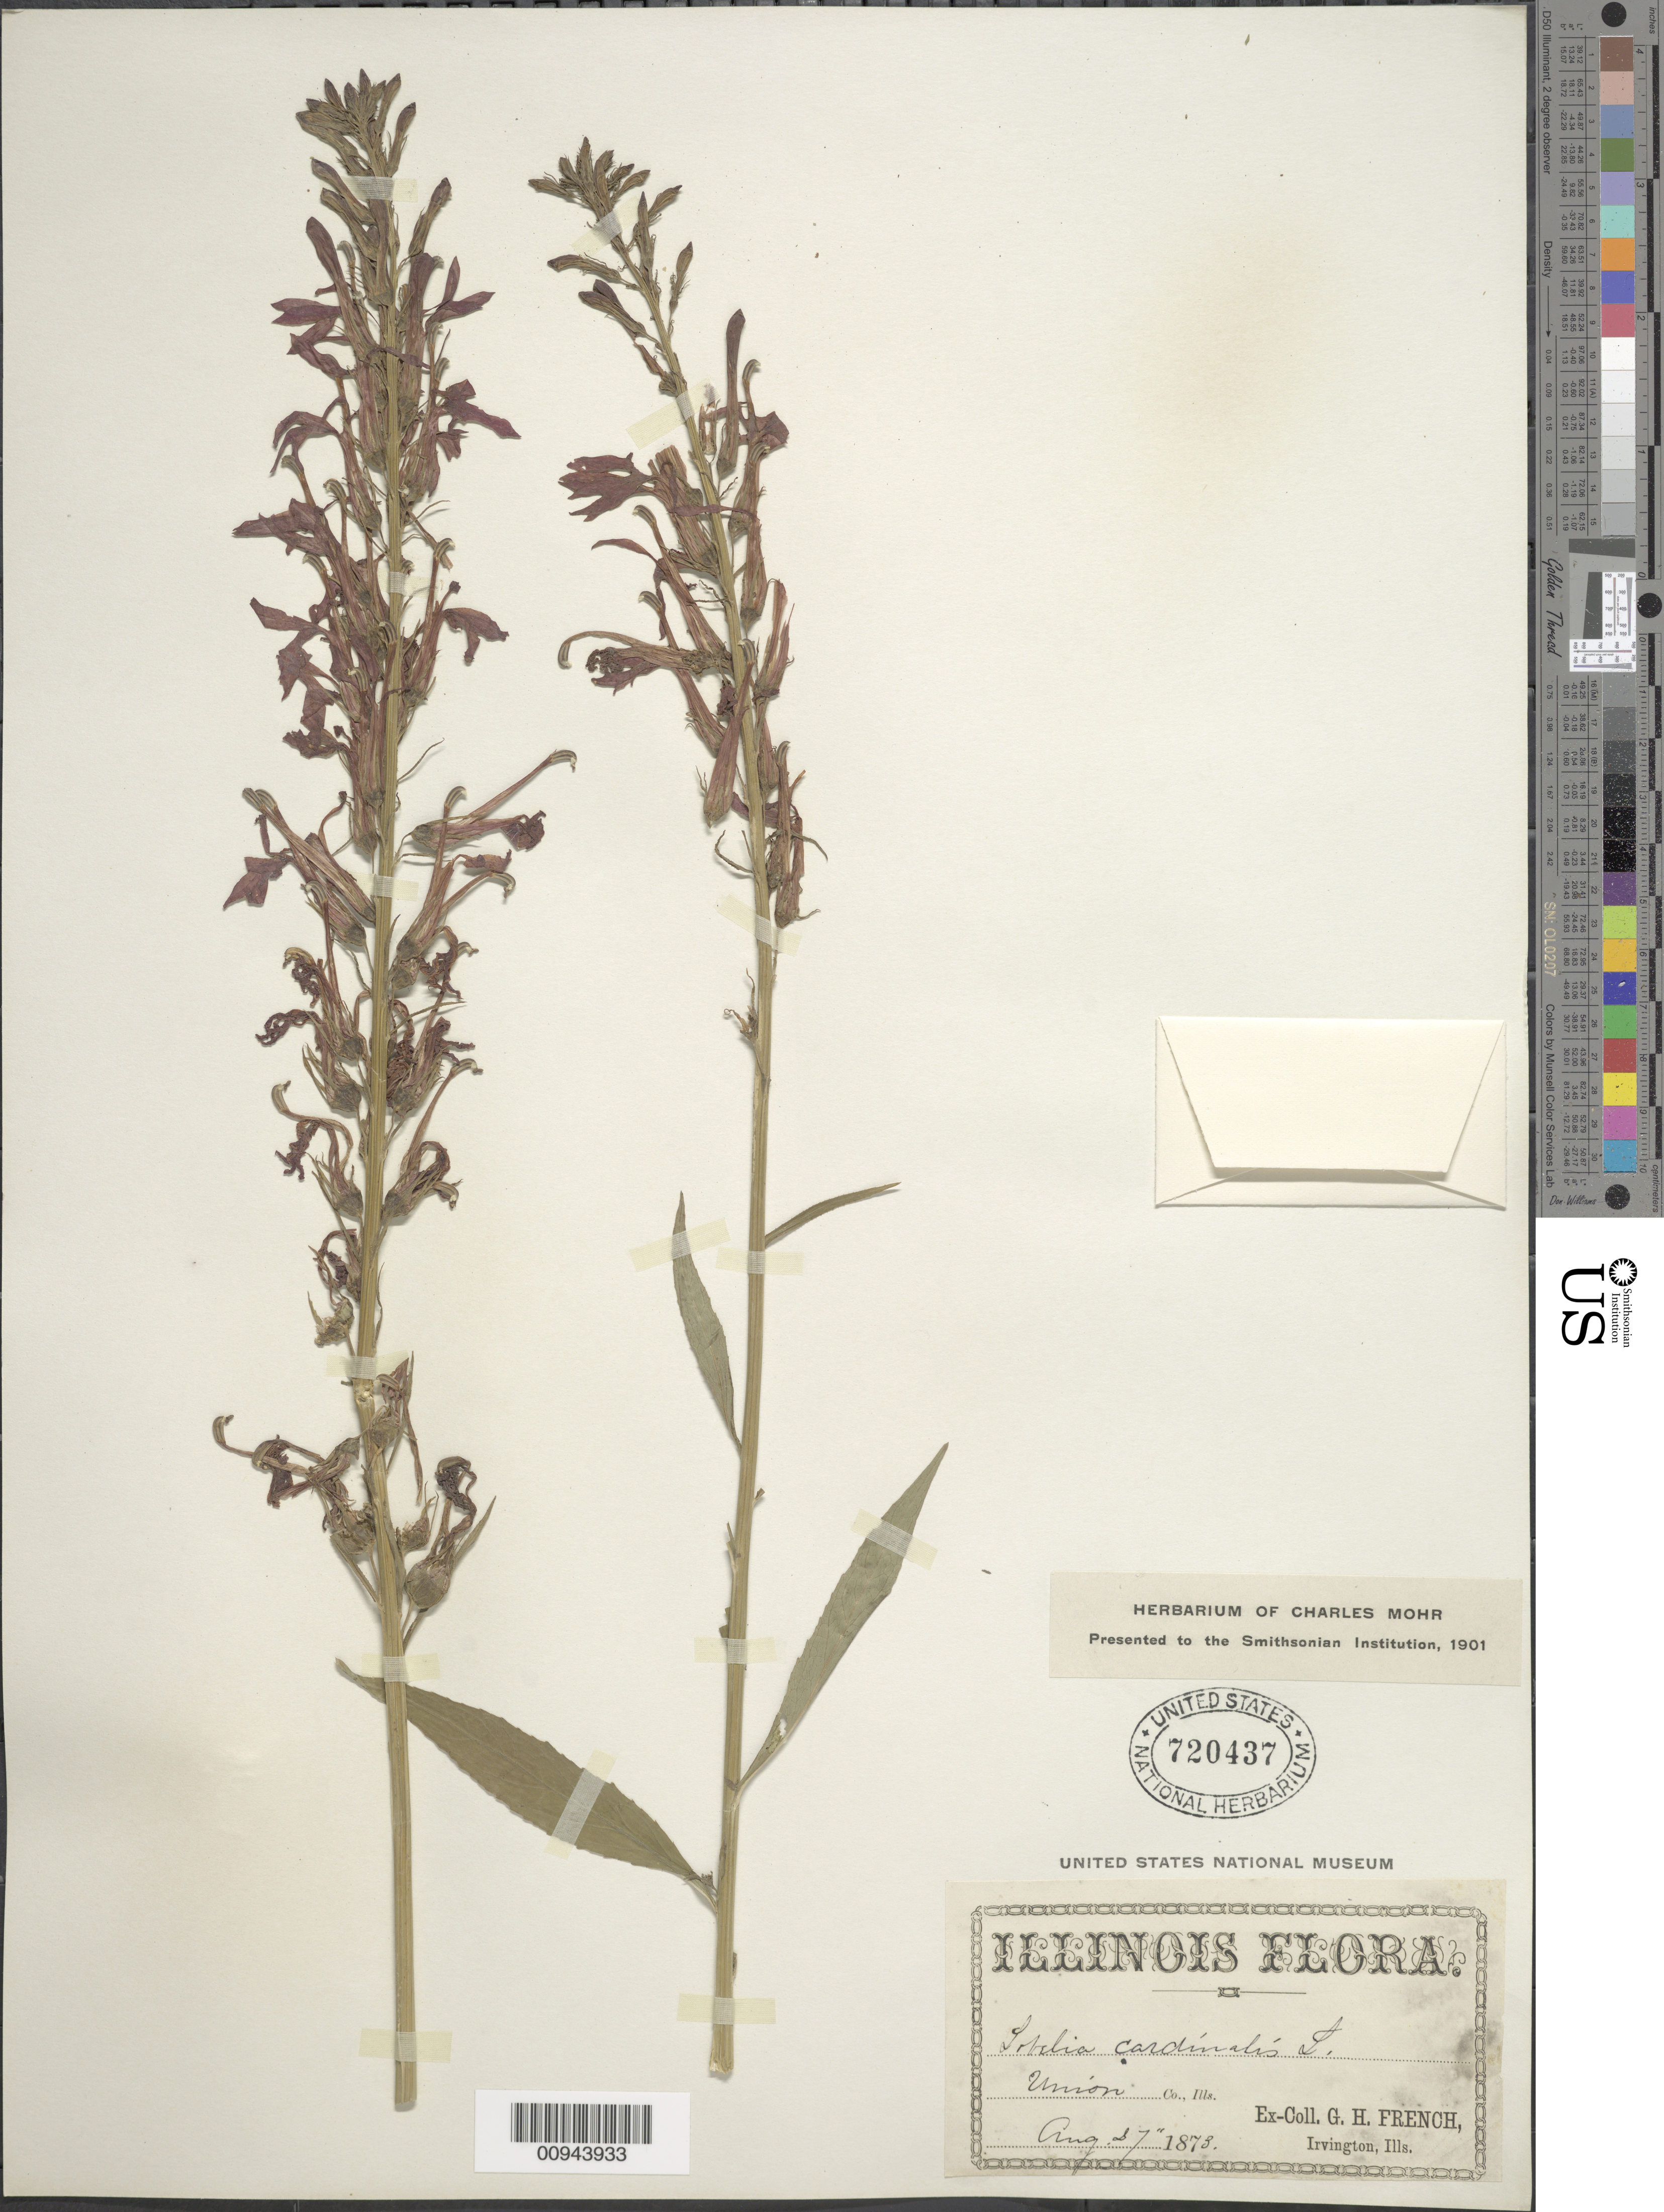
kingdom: Plantae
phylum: Tracheophyta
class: Magnoliopsida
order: Asterales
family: Campanulaceae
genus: Lobelia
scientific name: Lobelia cardinalis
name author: L.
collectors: G. H. French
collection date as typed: Aug. 17, 1873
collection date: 1873-08-17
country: United States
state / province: Illinois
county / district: Union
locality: Irvington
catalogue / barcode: US 720437